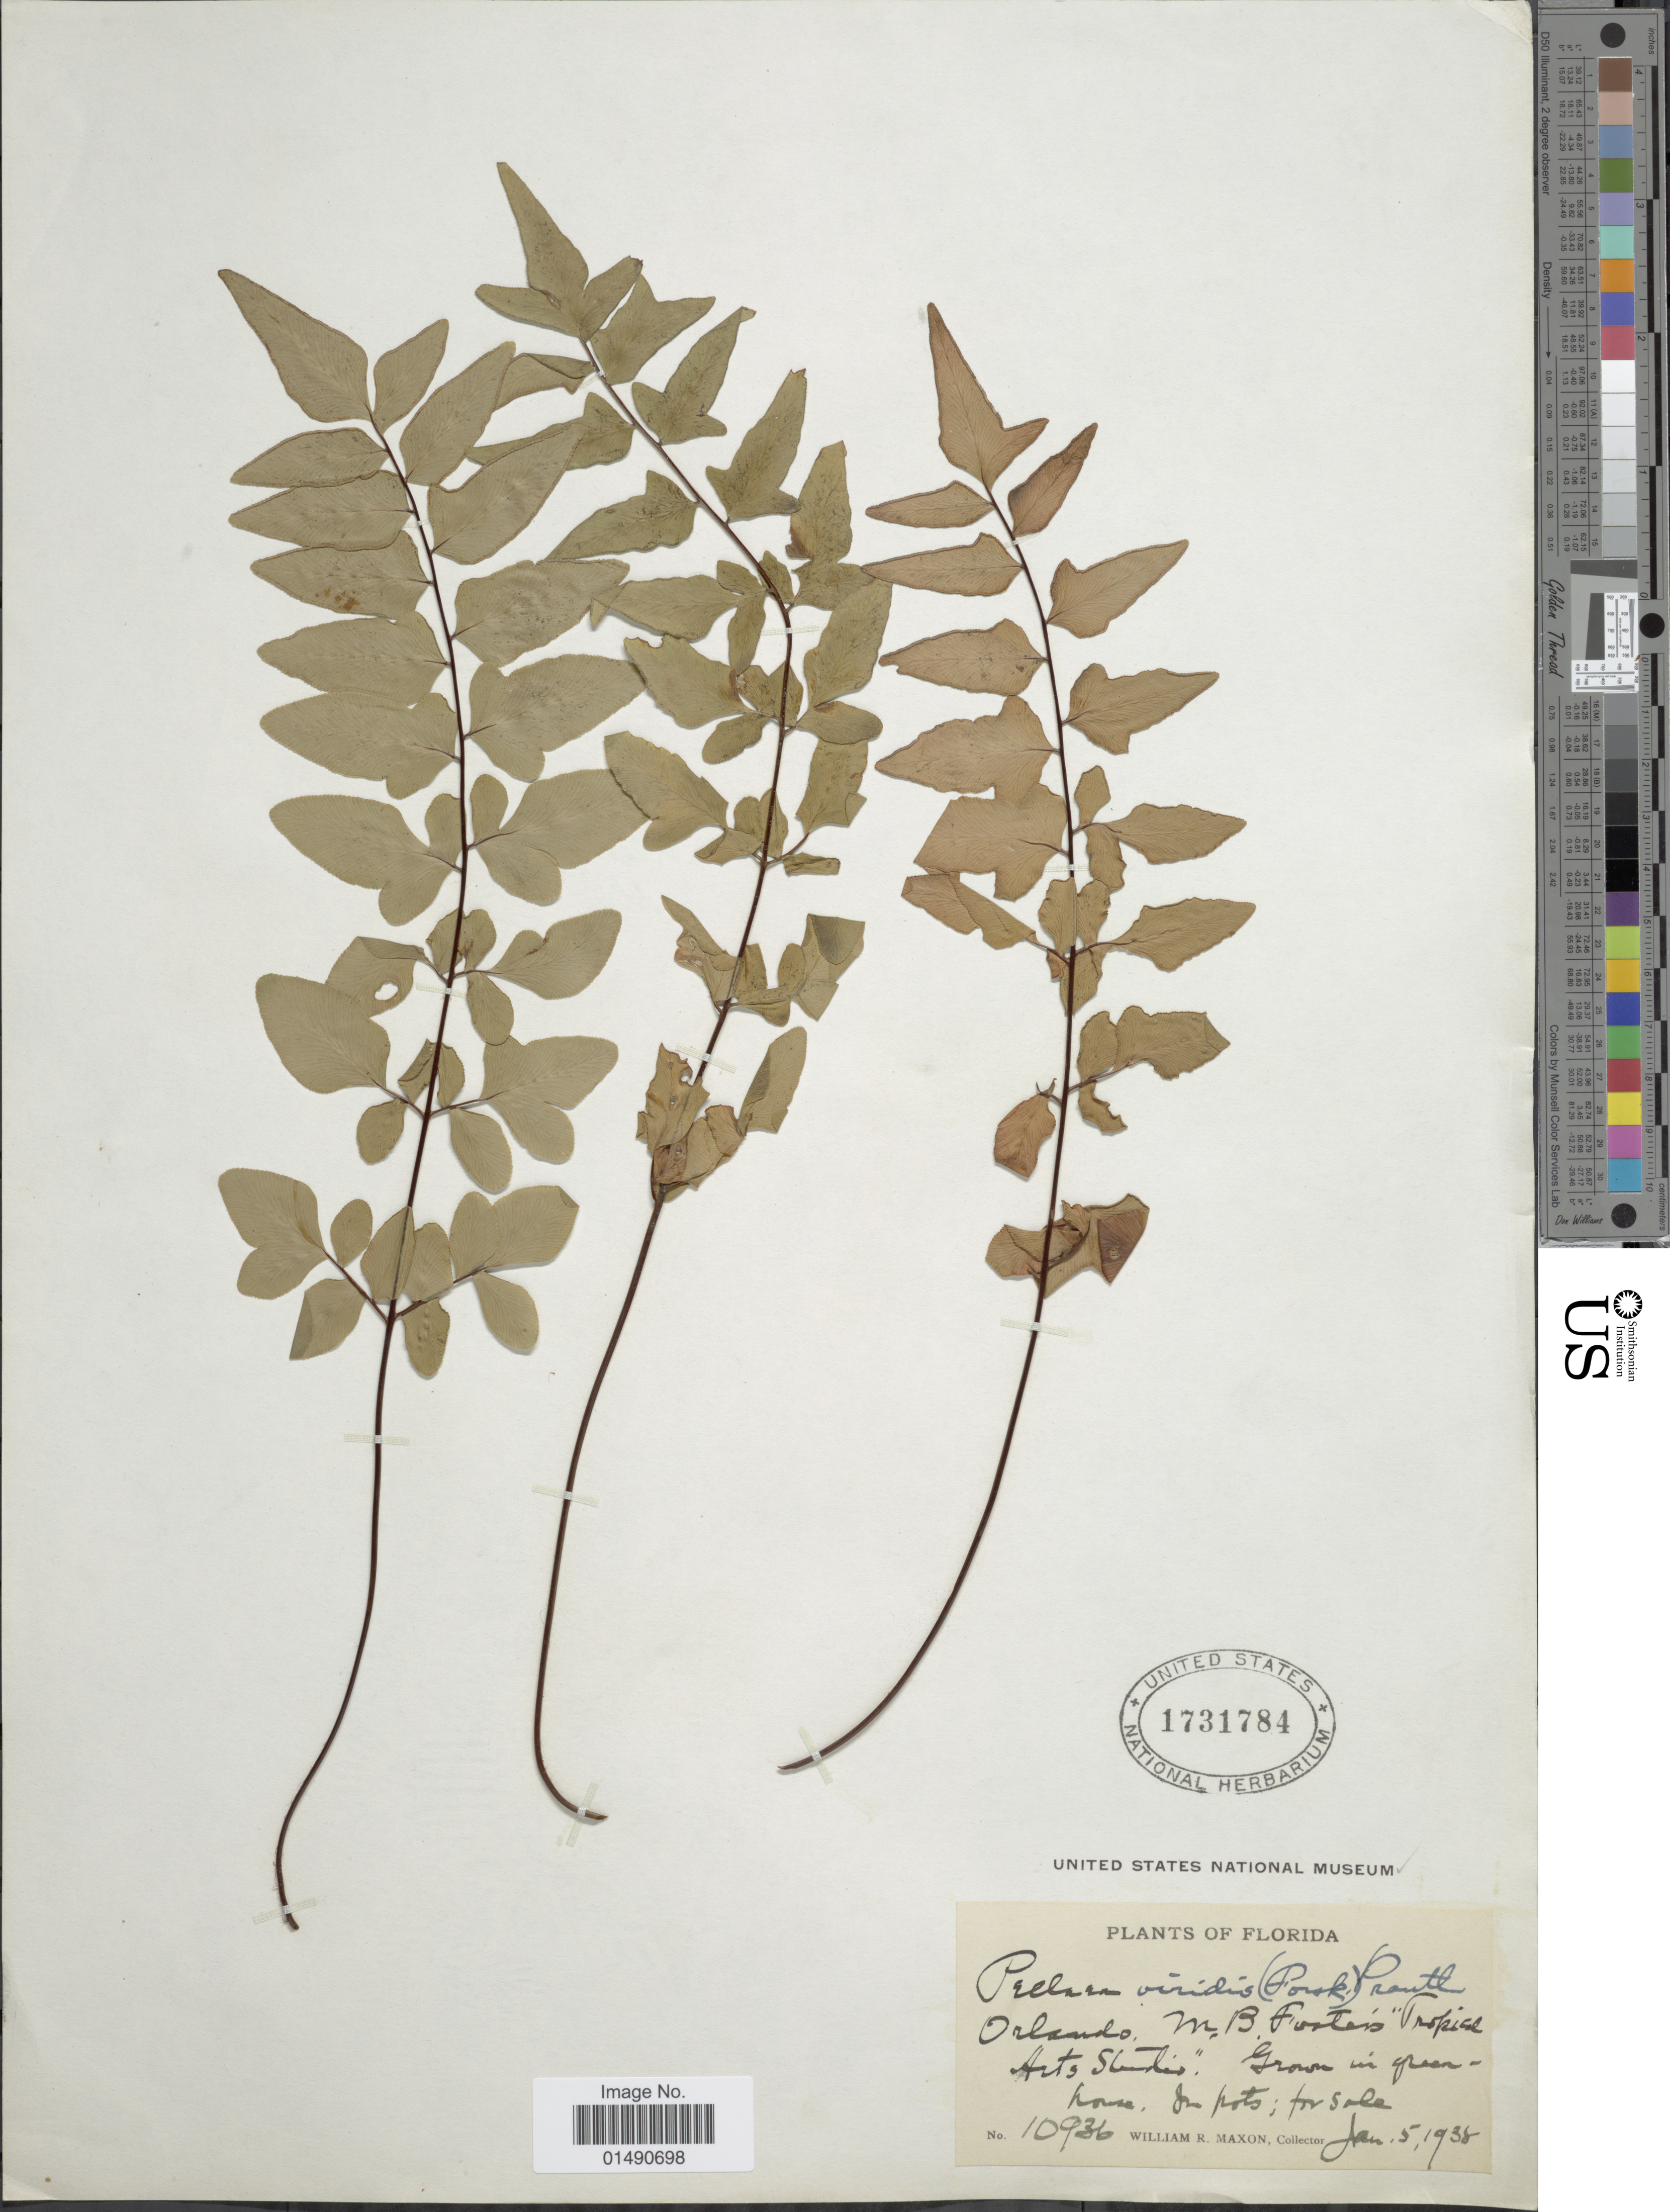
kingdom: Plantae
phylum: Tracheophyta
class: Polypodiopsida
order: Polypodiales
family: Pteridaceae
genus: Pellaea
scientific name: Pellaea viridis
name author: (Forssk.) Prantl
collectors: W. R. Maxon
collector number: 10936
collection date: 1938-01-05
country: United States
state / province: Florida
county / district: Orange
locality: Orlando, M. B. Foster's, "Tropical Arts Studio", Grown in greenhouse.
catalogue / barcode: US 1731784